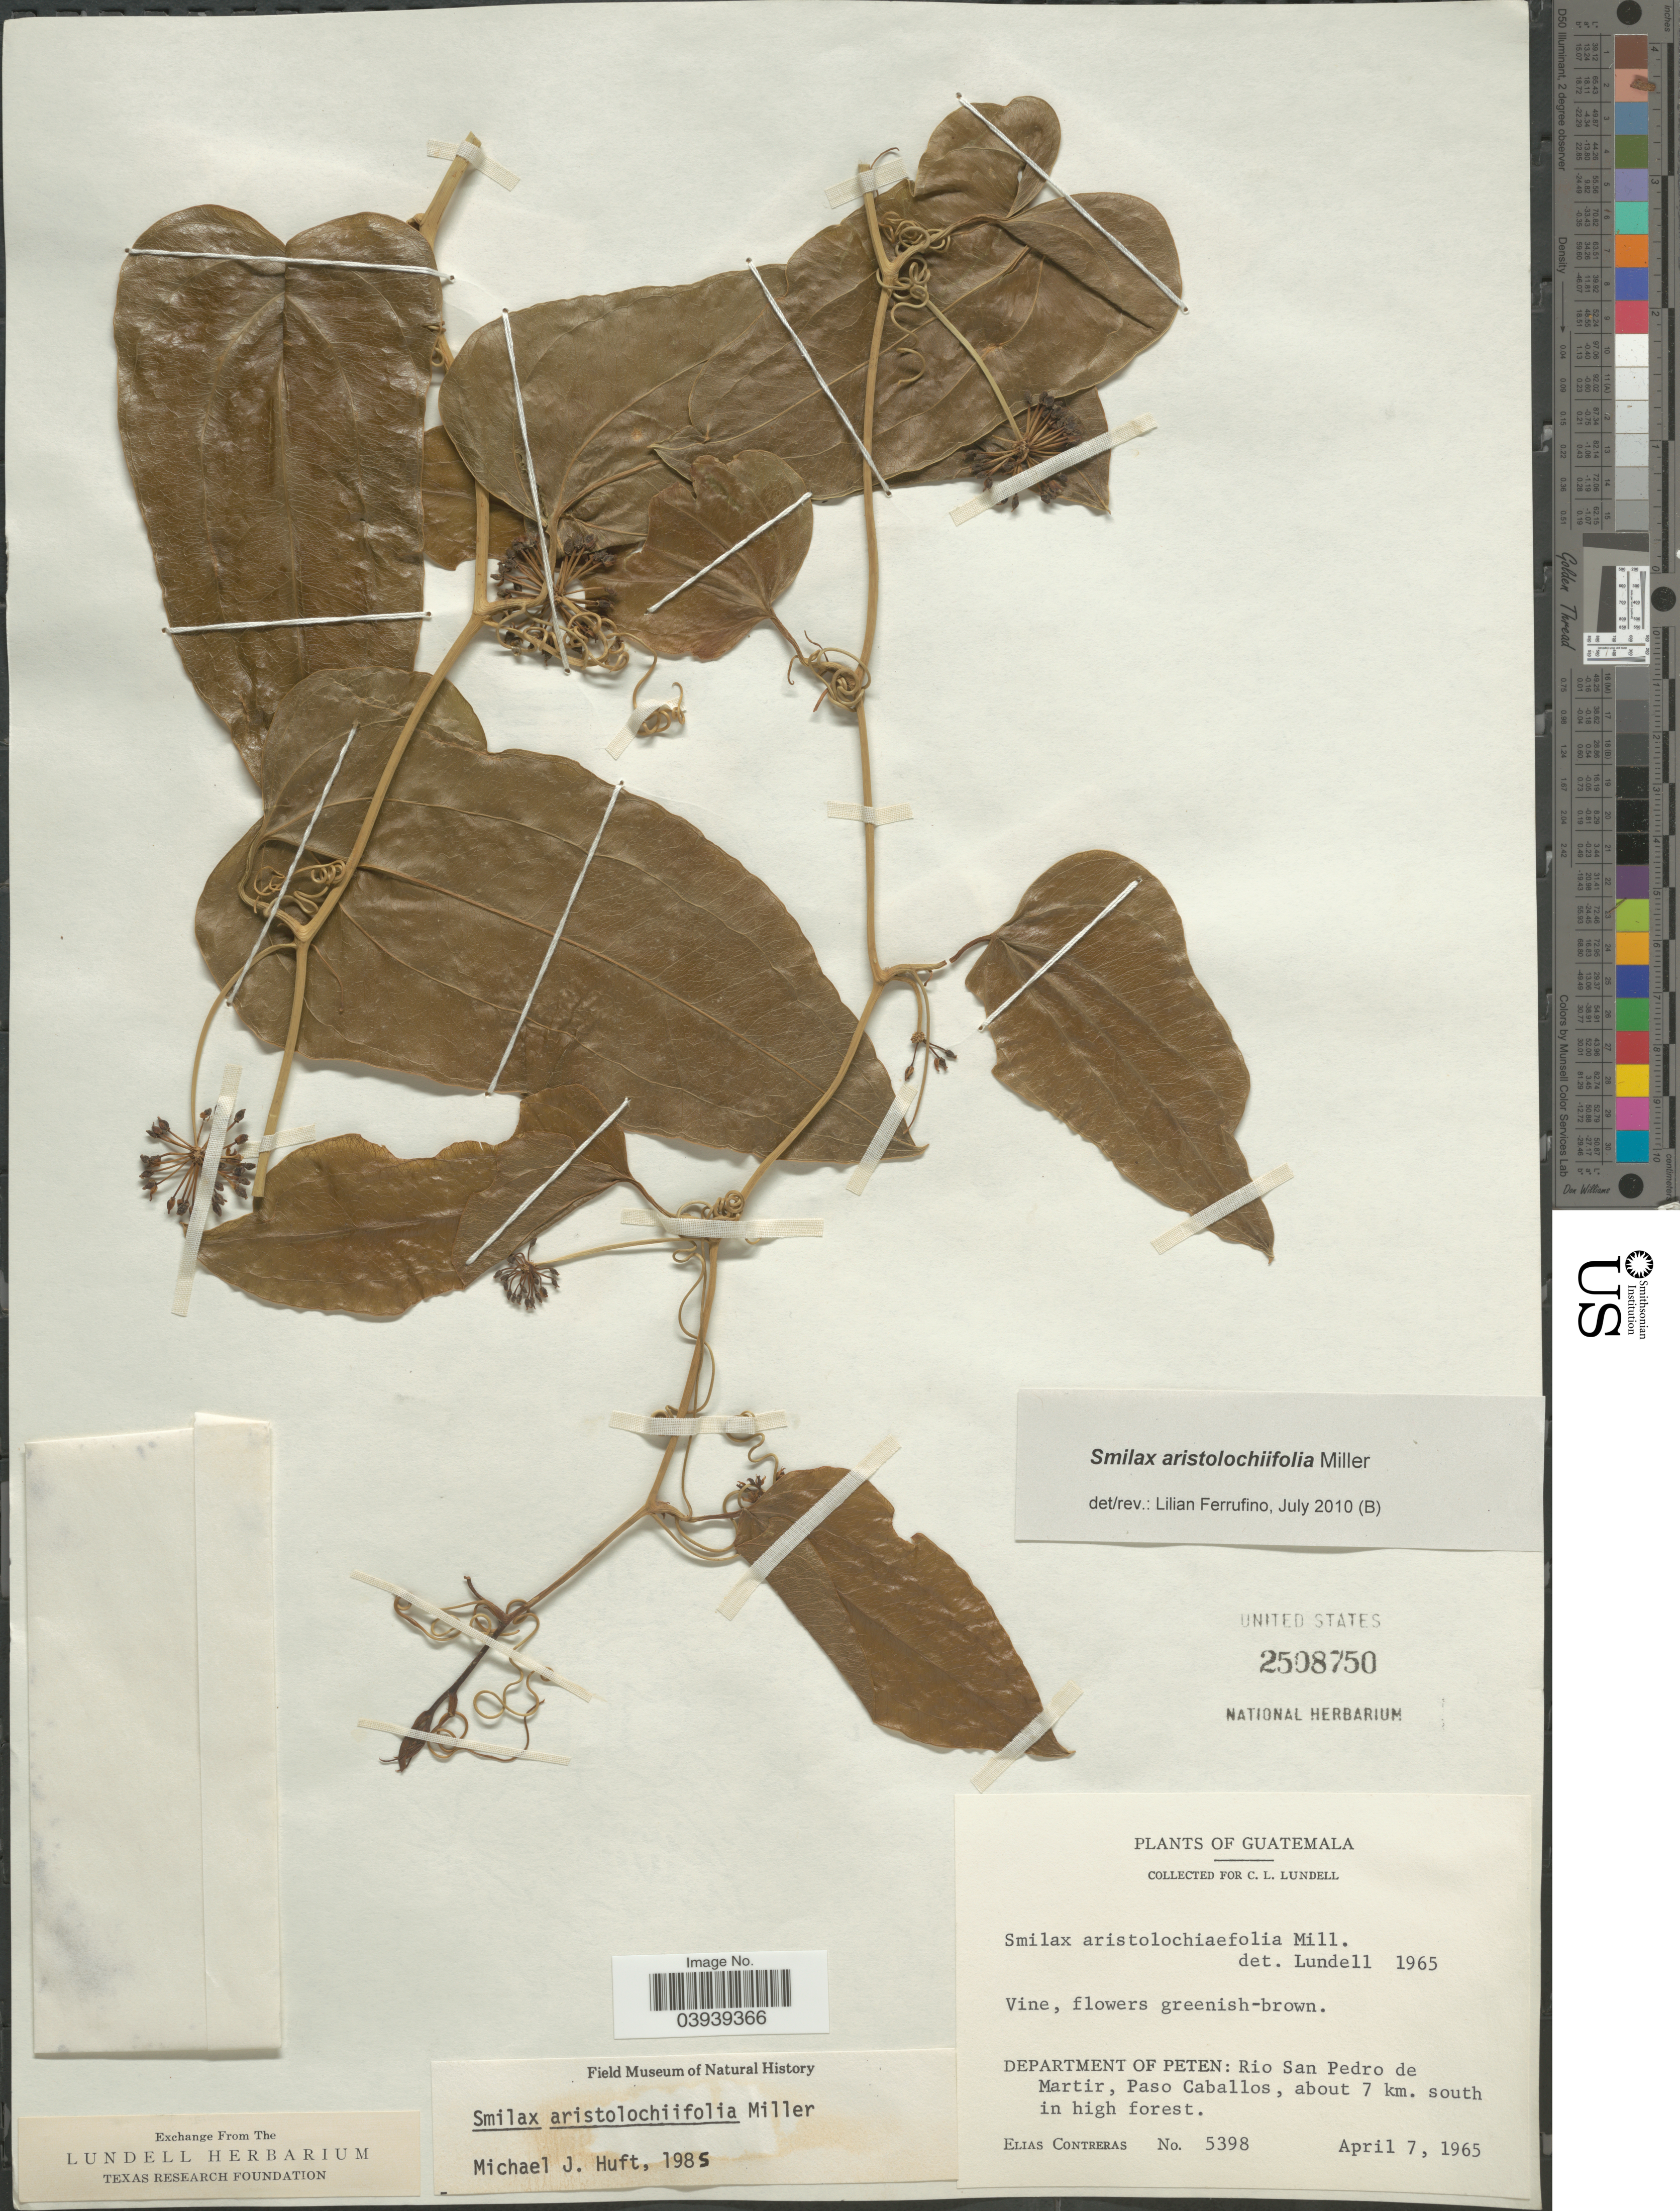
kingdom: Plantae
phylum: Tracheophyta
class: Liliopsida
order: Liliales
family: Smilacaceae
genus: Smilax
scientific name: Smilax aristolochiifolia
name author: Mill.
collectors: E. Contreras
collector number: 5398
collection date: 1965-04-07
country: Guatemala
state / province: El Peten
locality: Department of Peten: Rio San Pedro de Martir, Paso Caballos, about 7 km. south in high forest.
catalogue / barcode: US 2508750